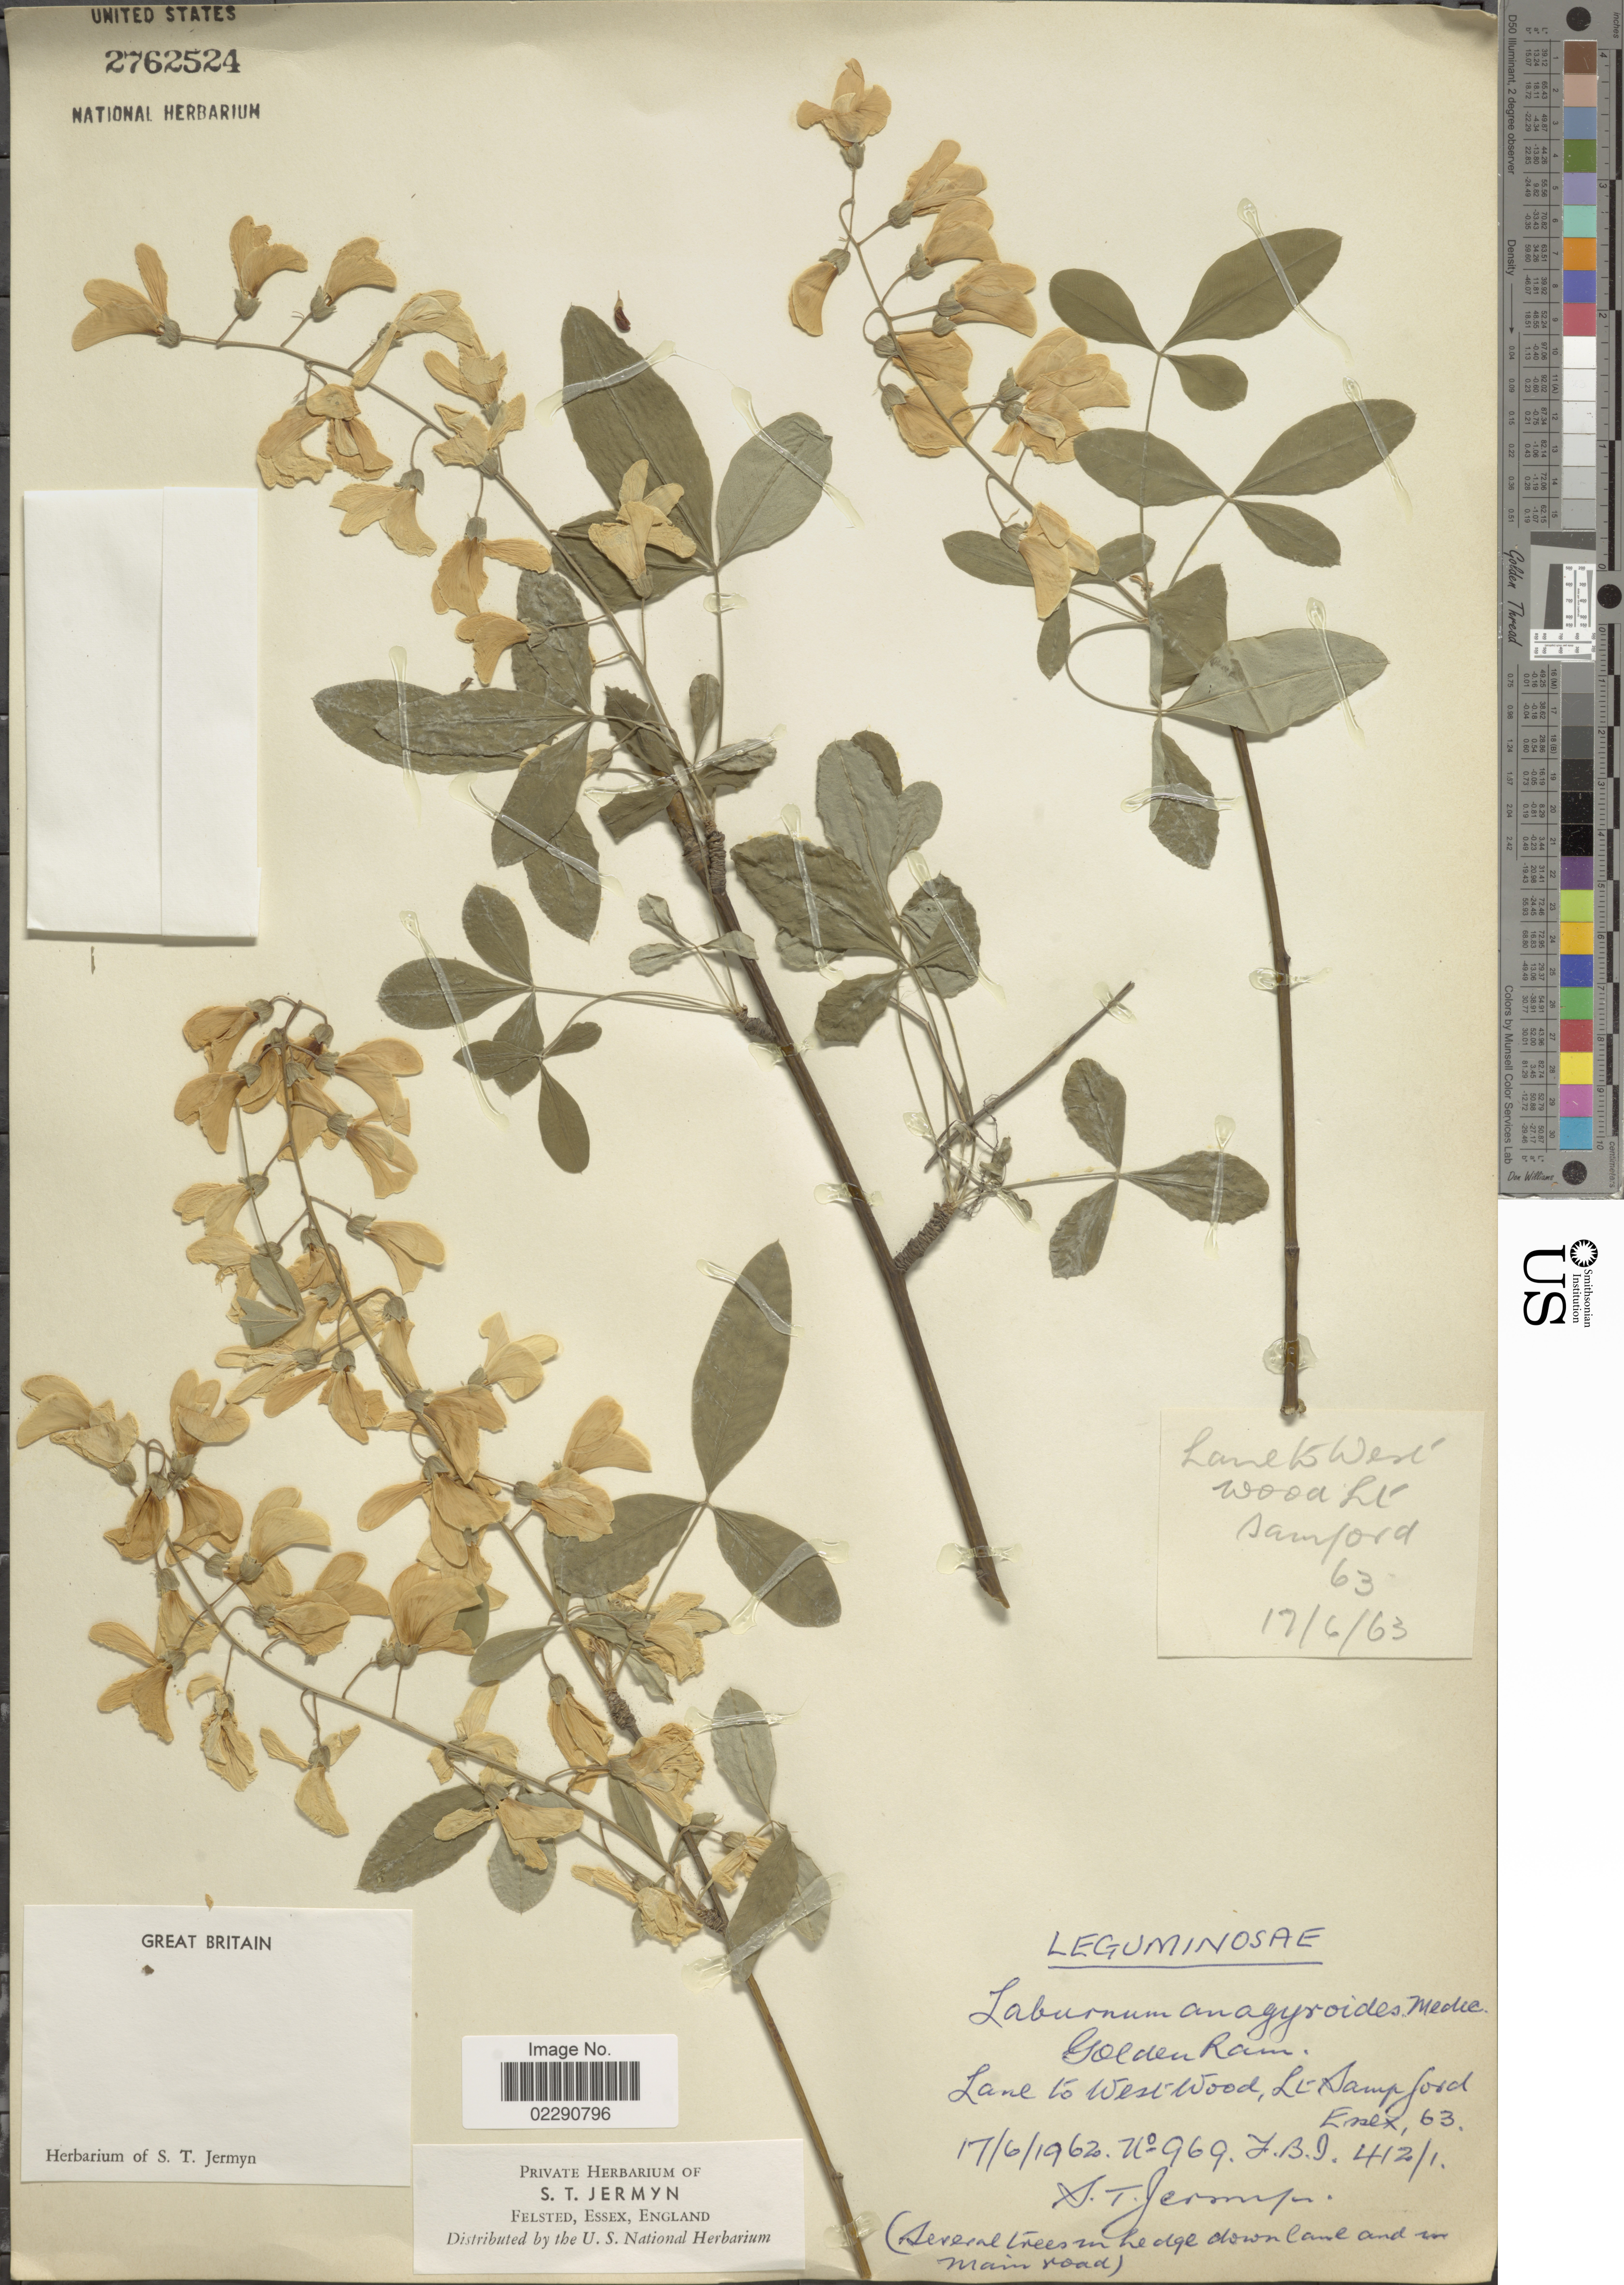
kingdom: Plantae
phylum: Tracheophyta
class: Magnoliopsida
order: Fabales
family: Fabaceae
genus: Laburnum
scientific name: Laburnum anagyroides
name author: Medik.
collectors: S. Jermyn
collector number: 969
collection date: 1962-06-17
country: United Kingdom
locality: Great Britain, Lane to West Wood, Lt. Sampford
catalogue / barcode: US 2762524